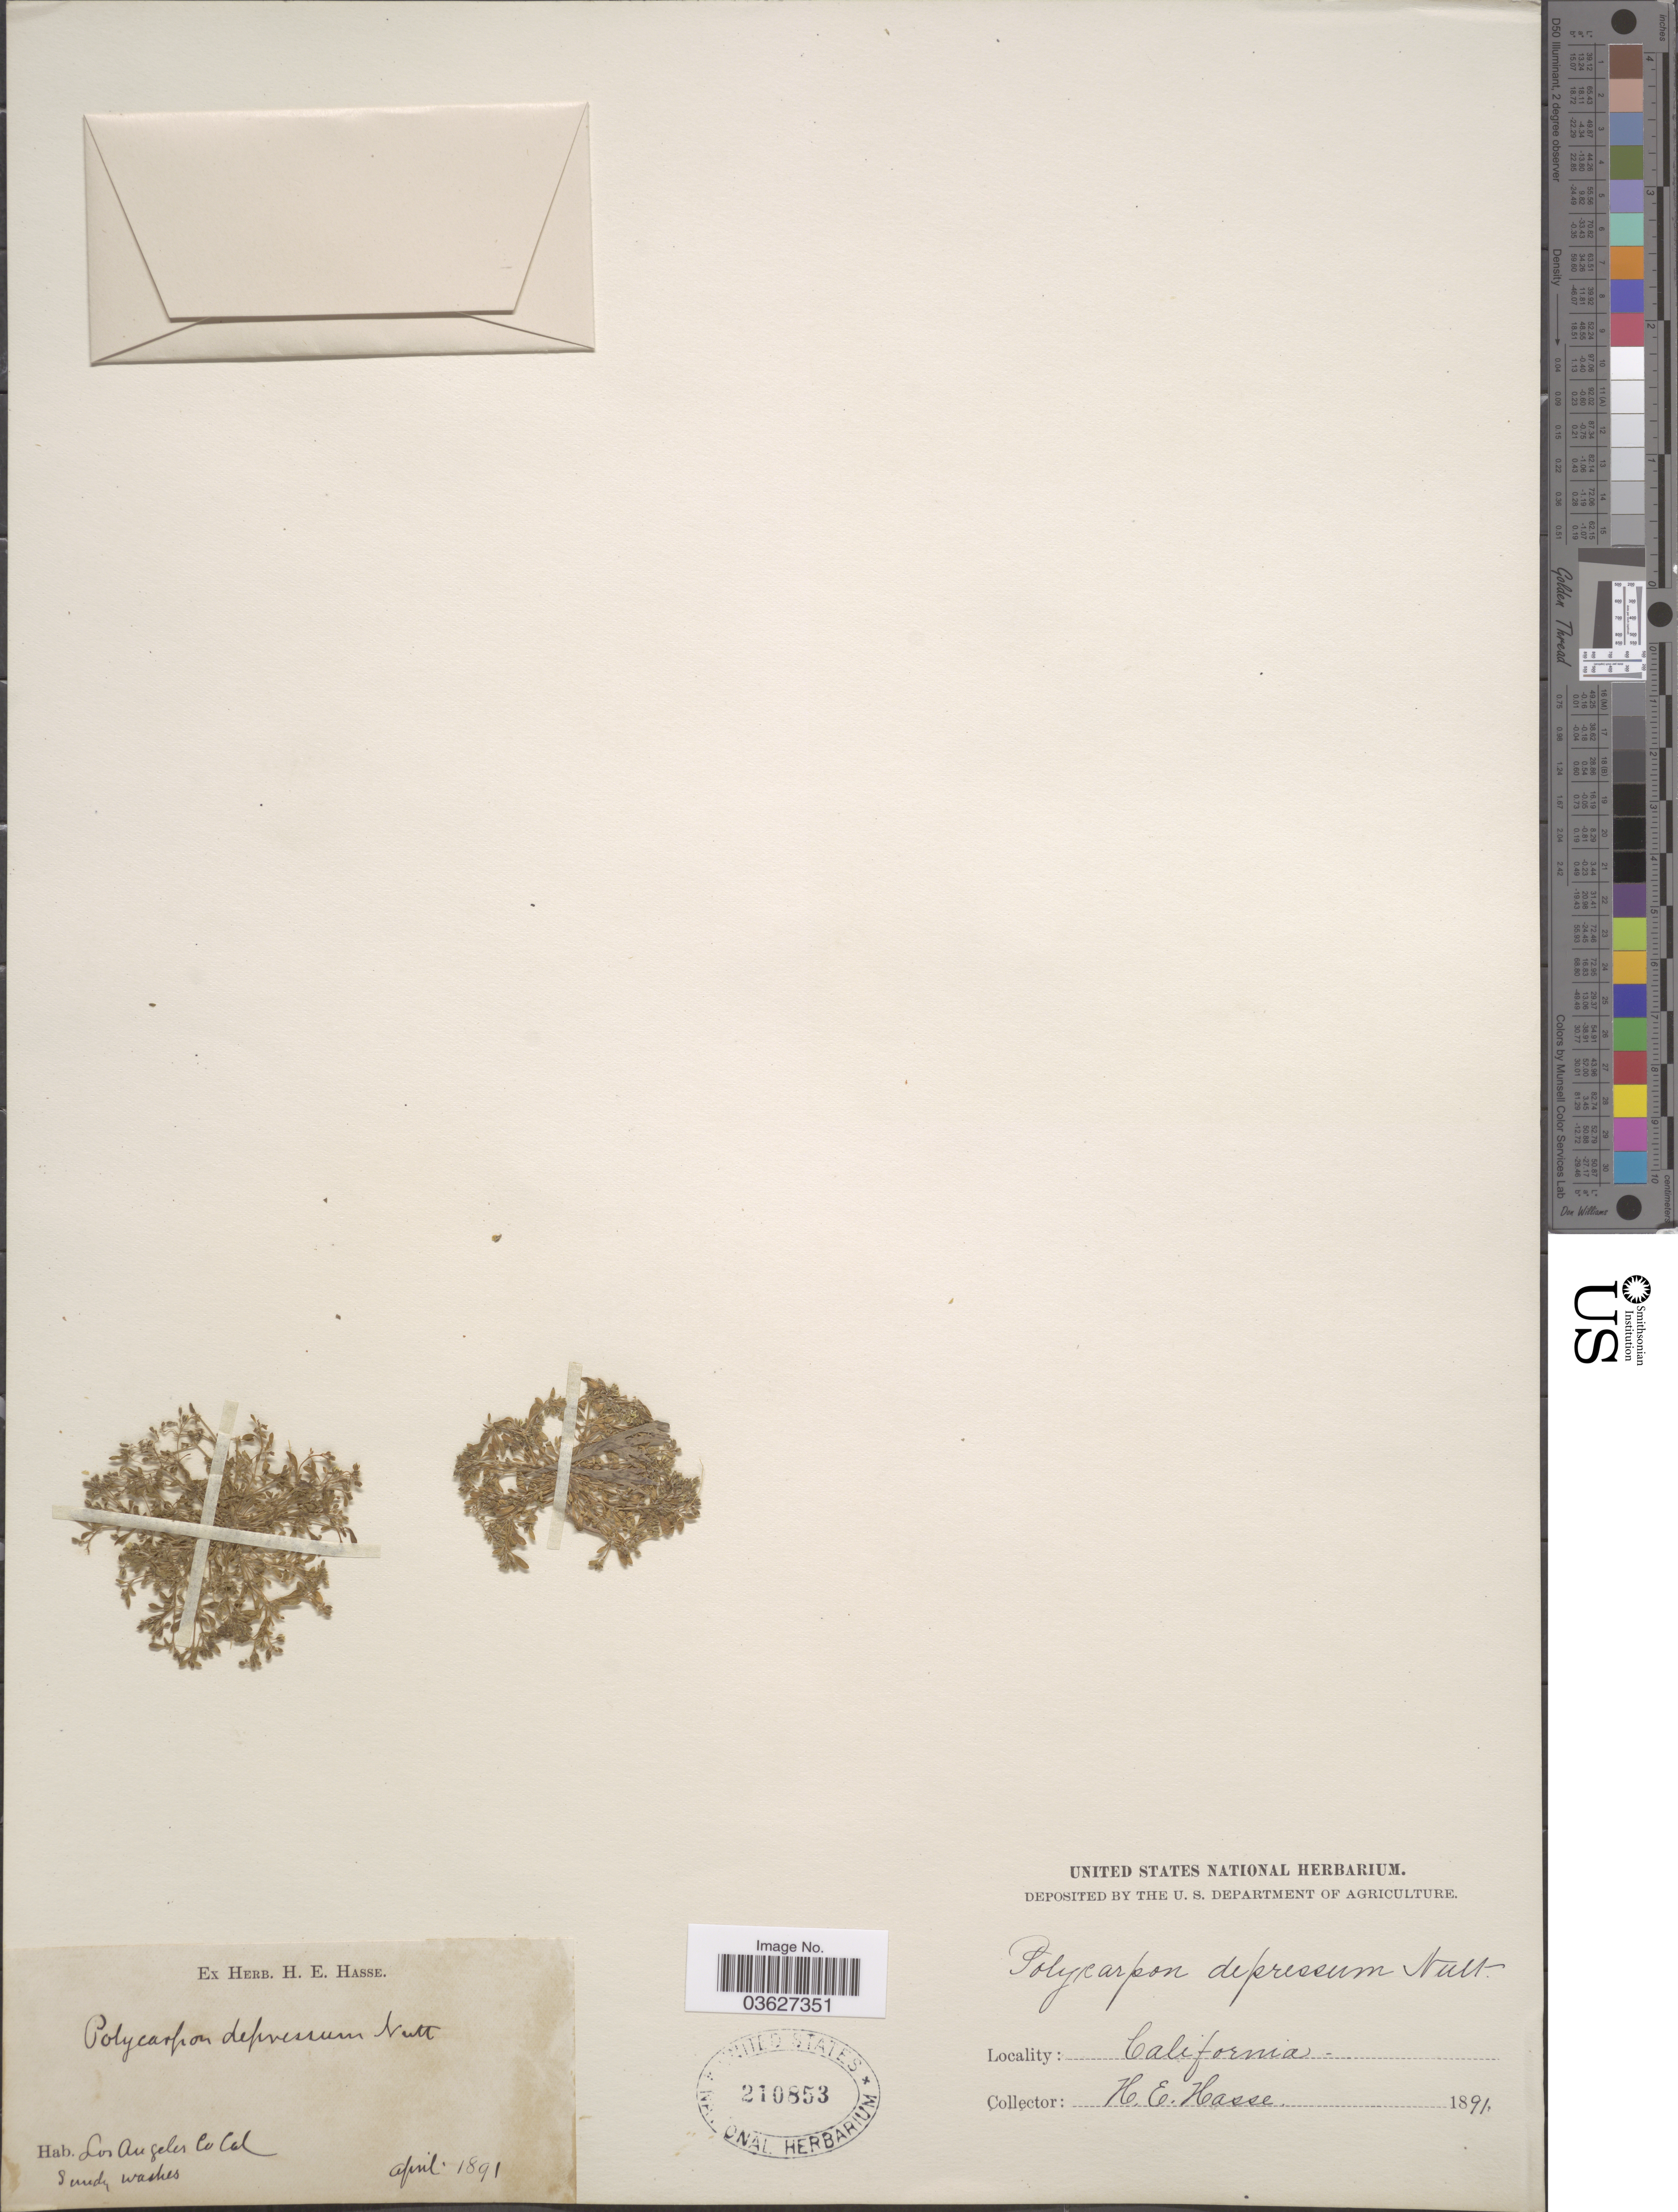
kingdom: Plantae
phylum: Tracheophyta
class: Magnoliopsida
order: Caryophyllales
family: Caryophyllaceae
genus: Polycarpon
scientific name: Polycarpon depressum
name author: Nutt.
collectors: H. E. Hasse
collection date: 1891-04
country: United States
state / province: California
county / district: Los Angeles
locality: Los Angeles Co.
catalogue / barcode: US 210853